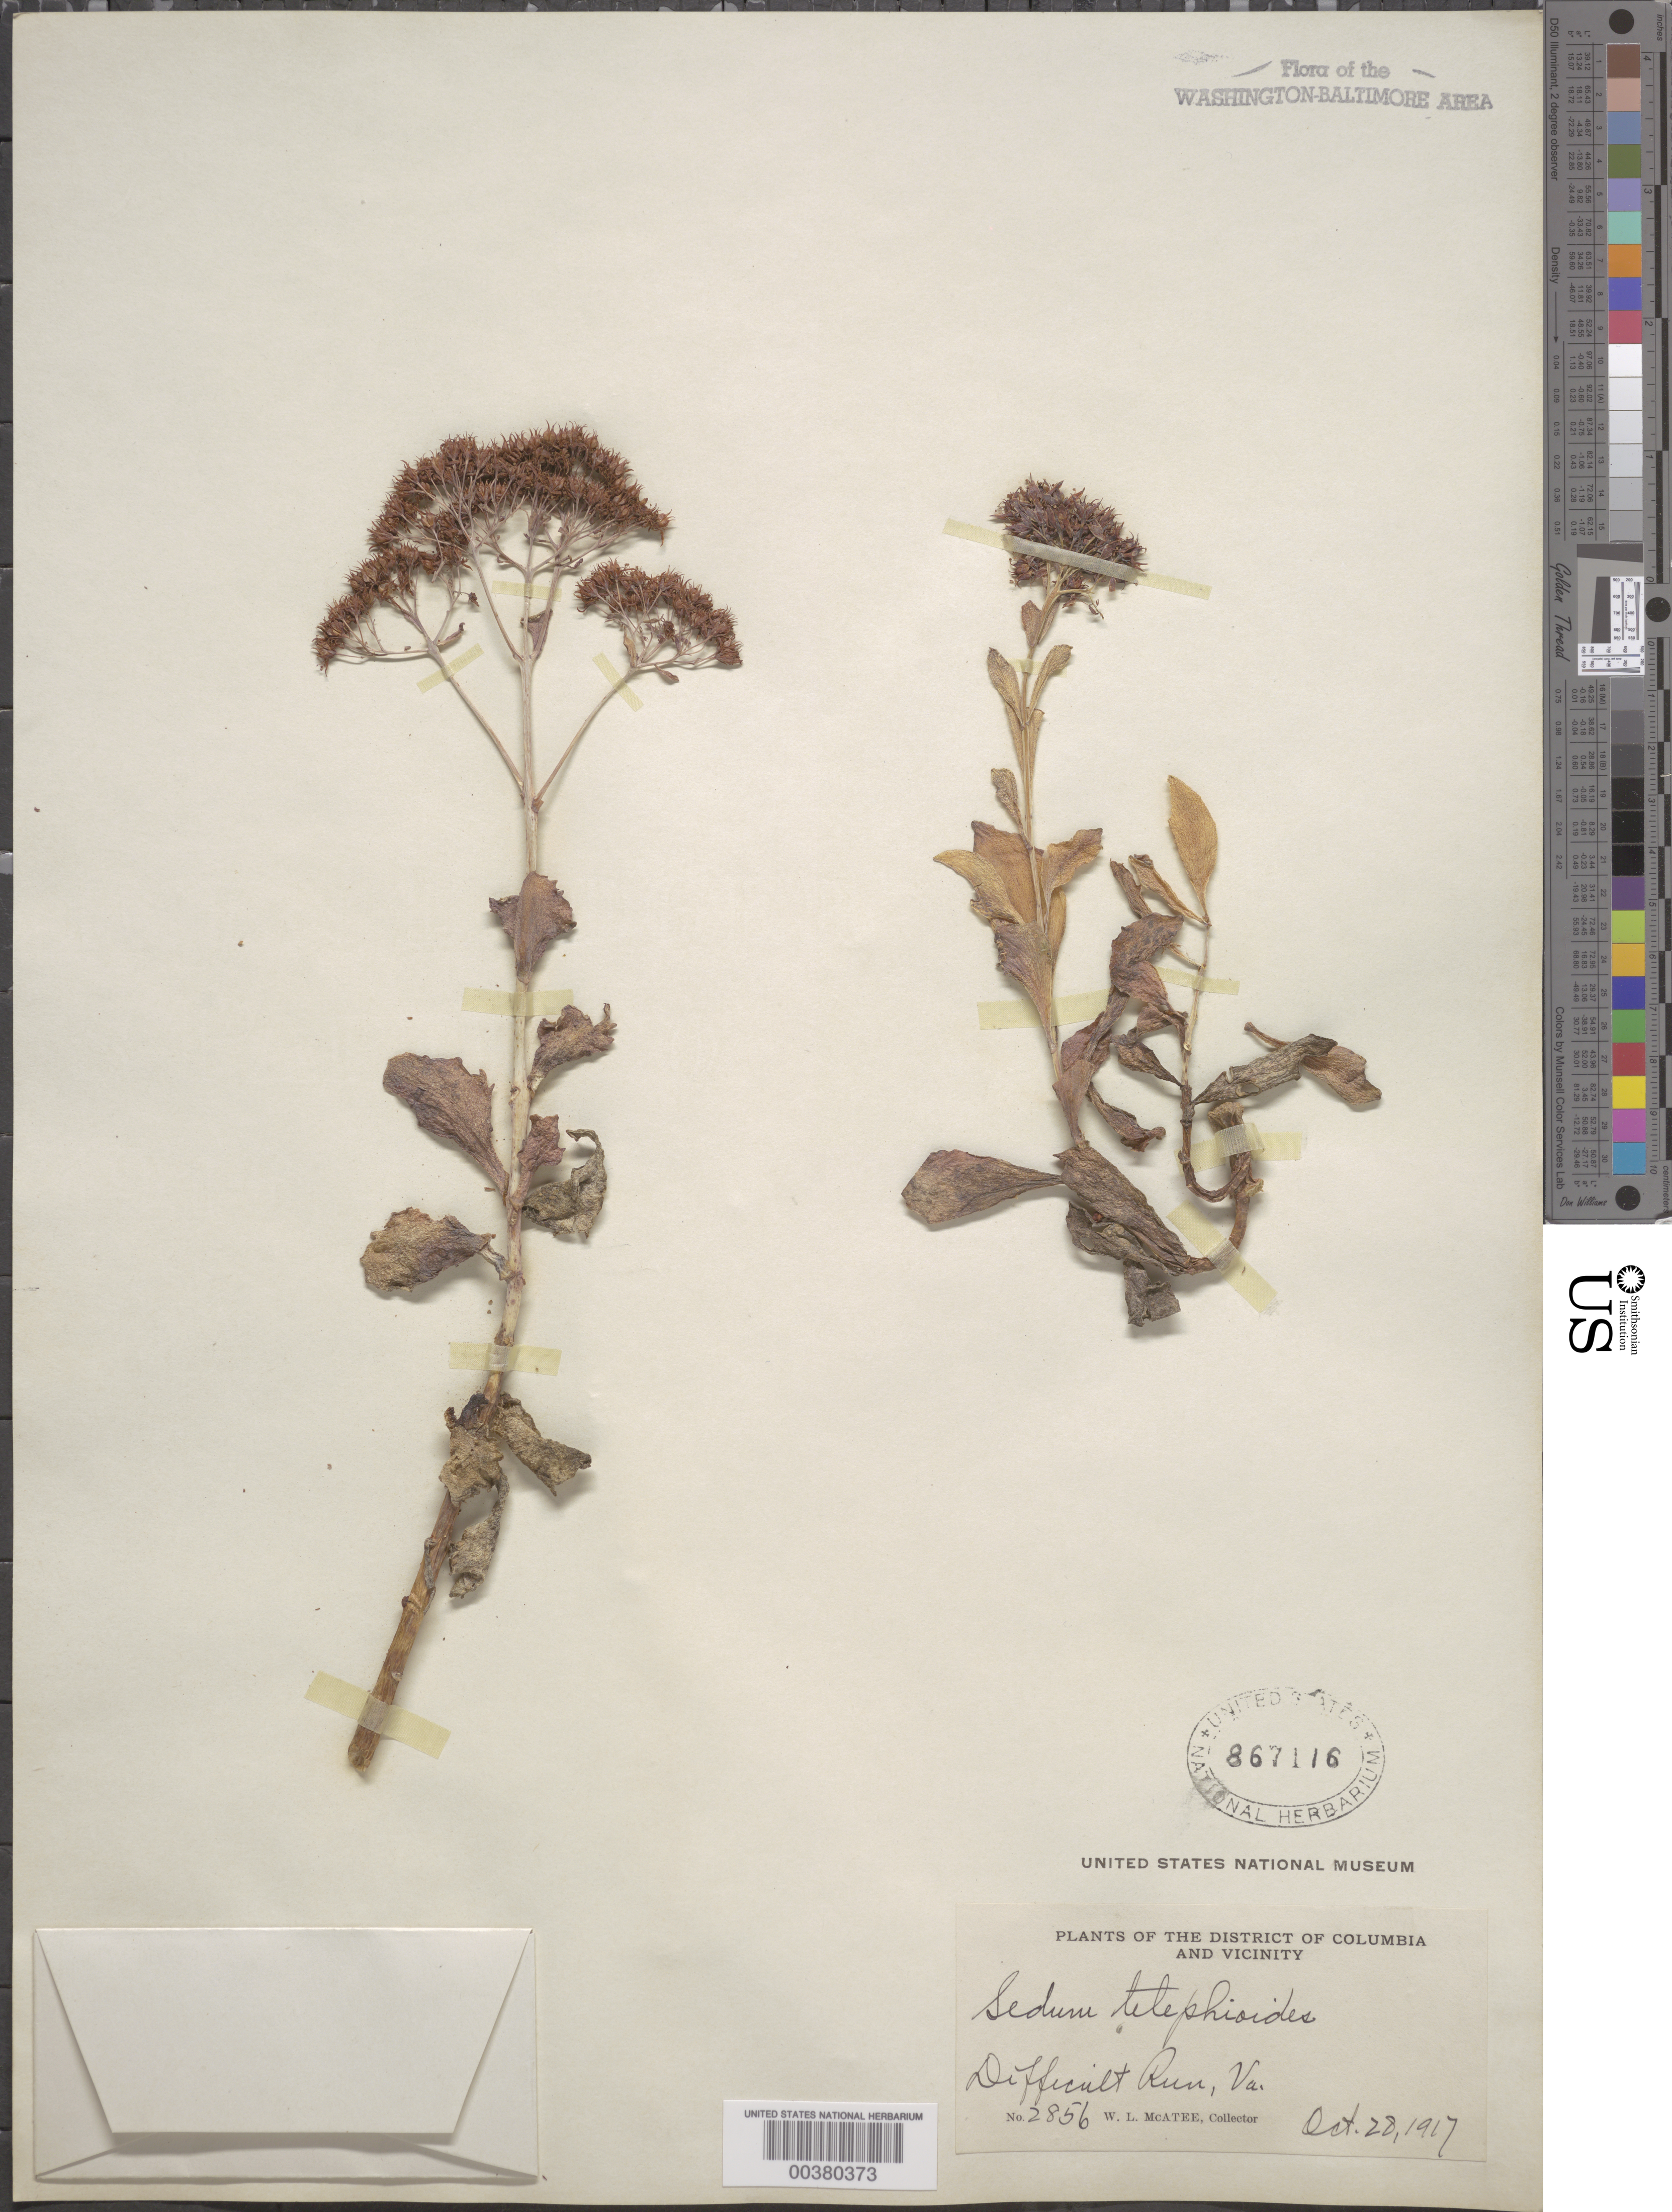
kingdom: Plantae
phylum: Tracheophyta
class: Magnoliopsida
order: Saxifragales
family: Crassulaceae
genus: Hylotelephium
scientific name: Hylotelephium telephioides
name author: (Michx.) H. Ohba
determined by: Strong, Mark T., (BOT), Smithsonian Institution - National Museum of Natural History (UNITED STATES)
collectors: W. McAtee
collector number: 2856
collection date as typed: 28 Oct 1917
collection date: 1917-10-28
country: United States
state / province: Virginia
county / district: Fairfax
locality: Difficult Run C. & O. Canal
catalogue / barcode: US 867116